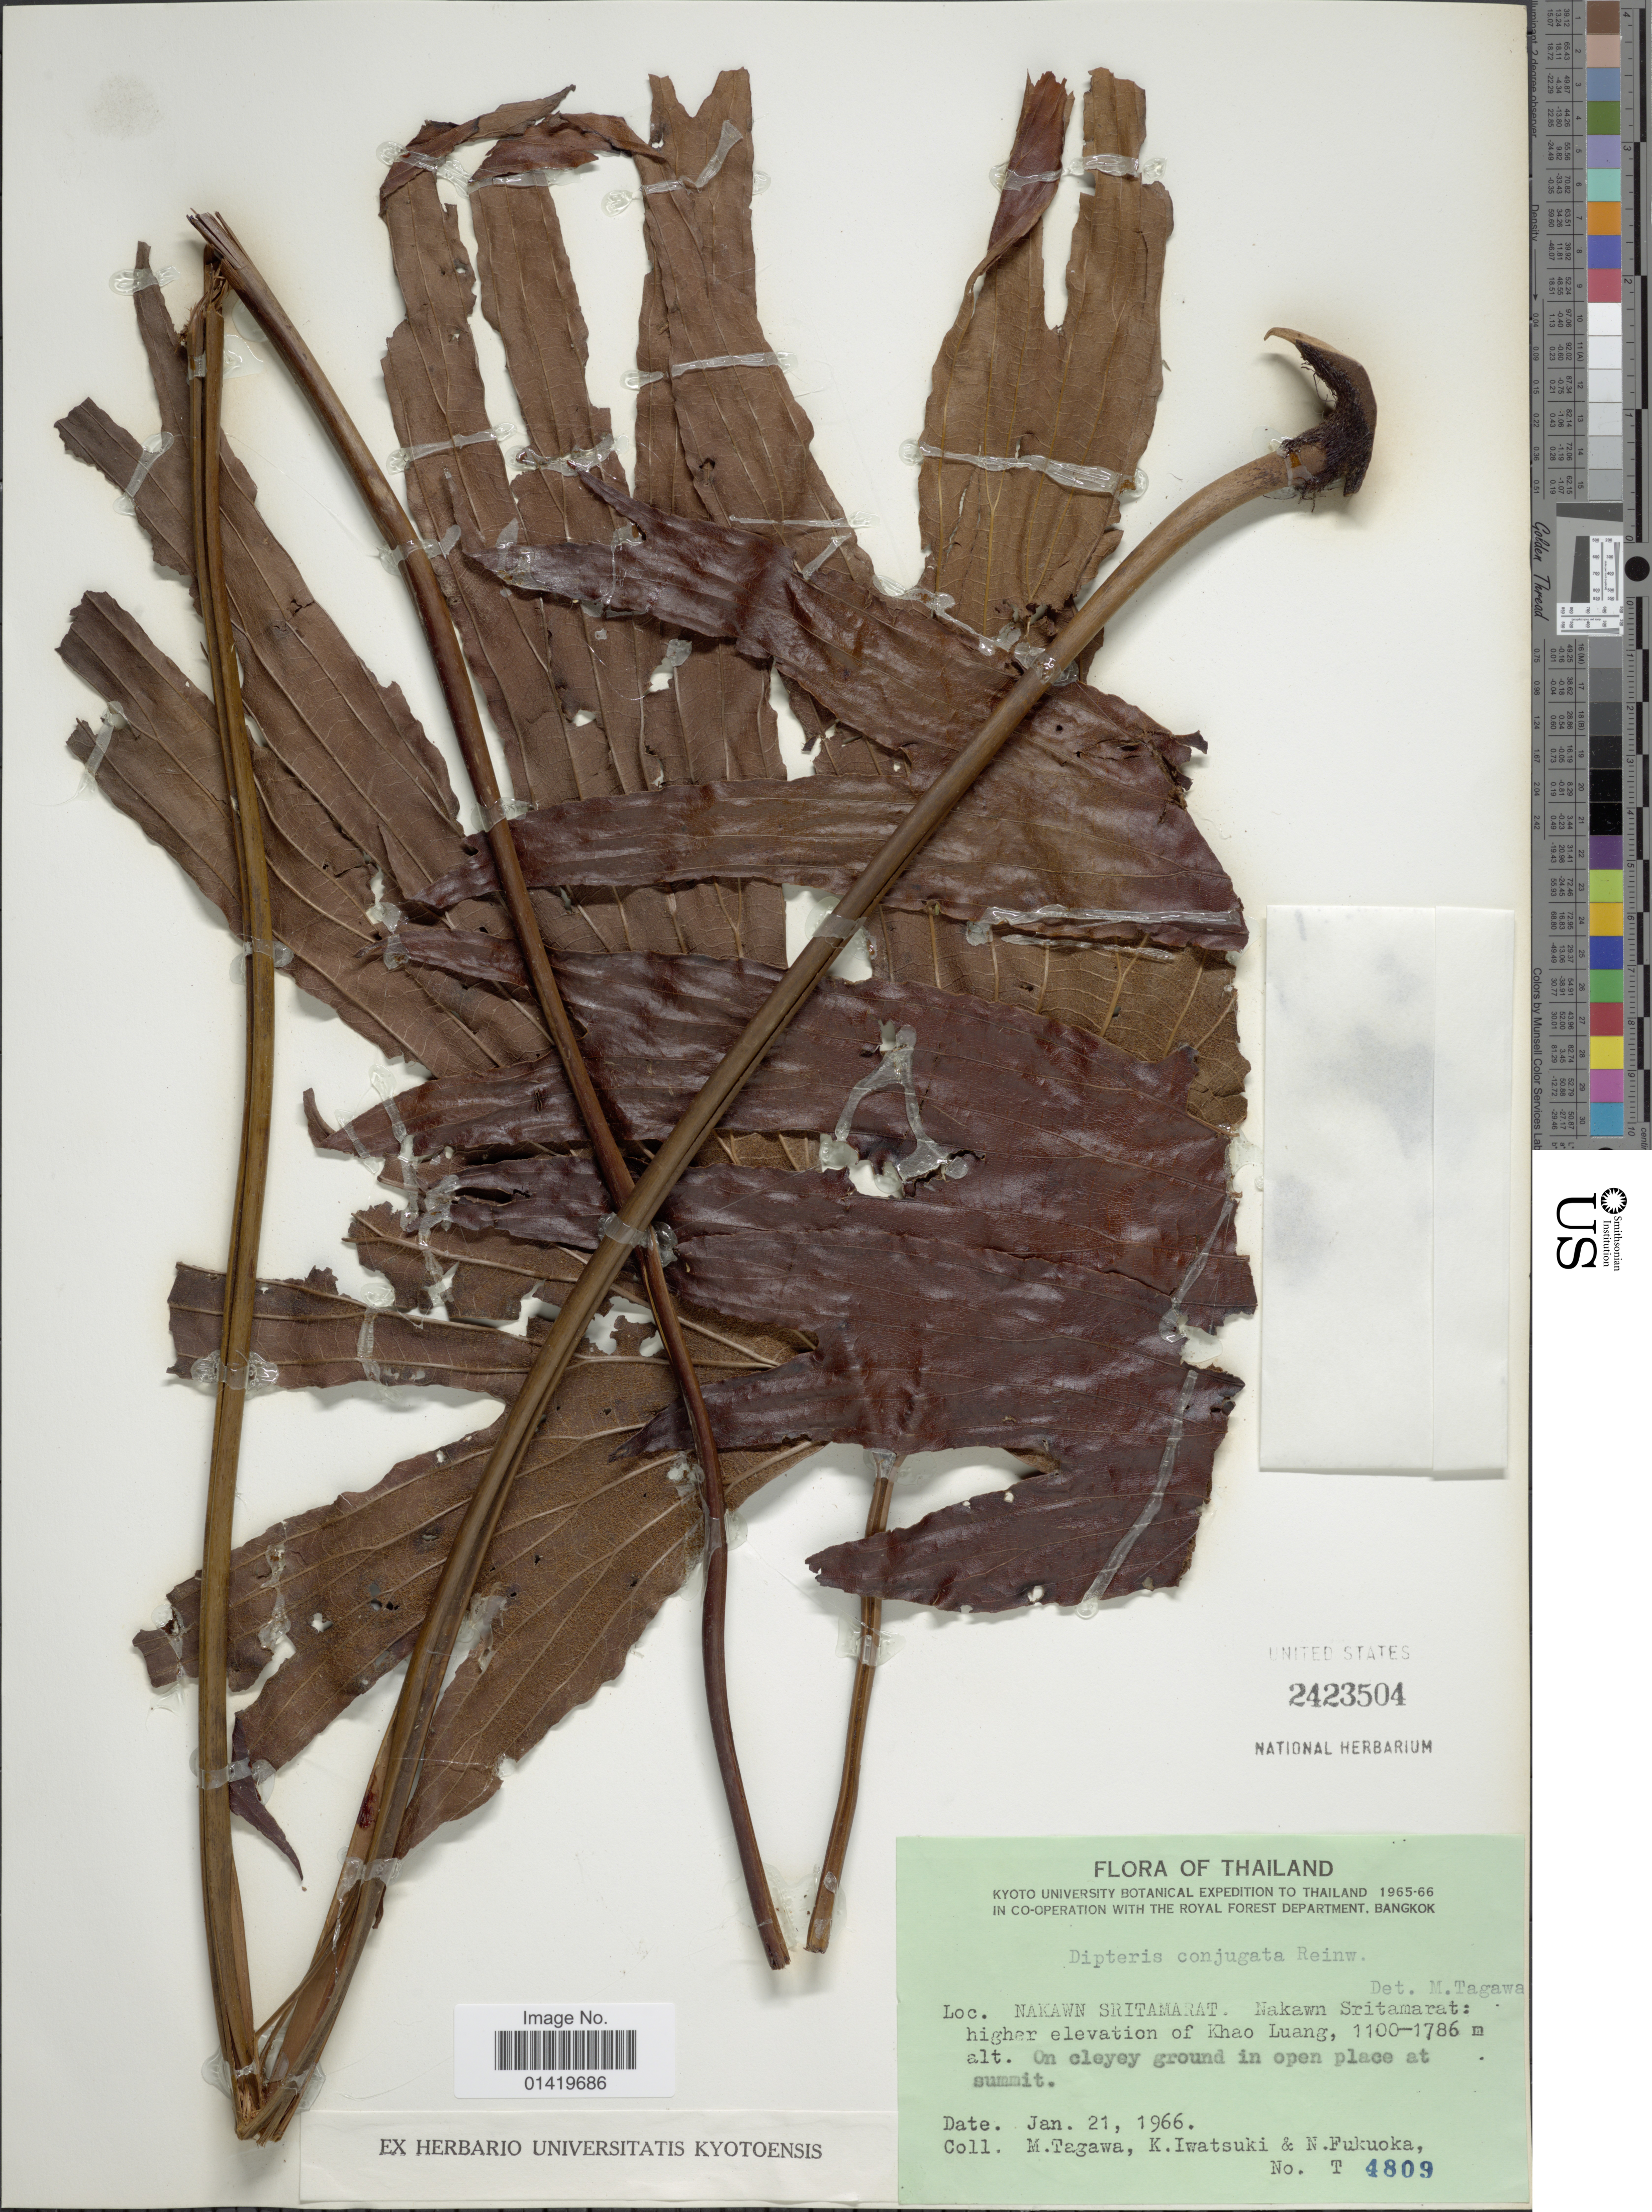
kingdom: Plantae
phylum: Tracheophyta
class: Polypodiopsida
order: Gleicheniales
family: Dipteridaceae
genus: Dipteris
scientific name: Dipteris conjugata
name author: Reinw.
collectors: M. Tagawa, K. Iwatsuki & N. Fukuoka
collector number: T 4809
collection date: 1966-01-21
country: Thailand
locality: Nakawn Sritamarat. Nakawn Sritamarat: higher elevation of Khao Luang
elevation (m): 1100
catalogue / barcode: US 2423504